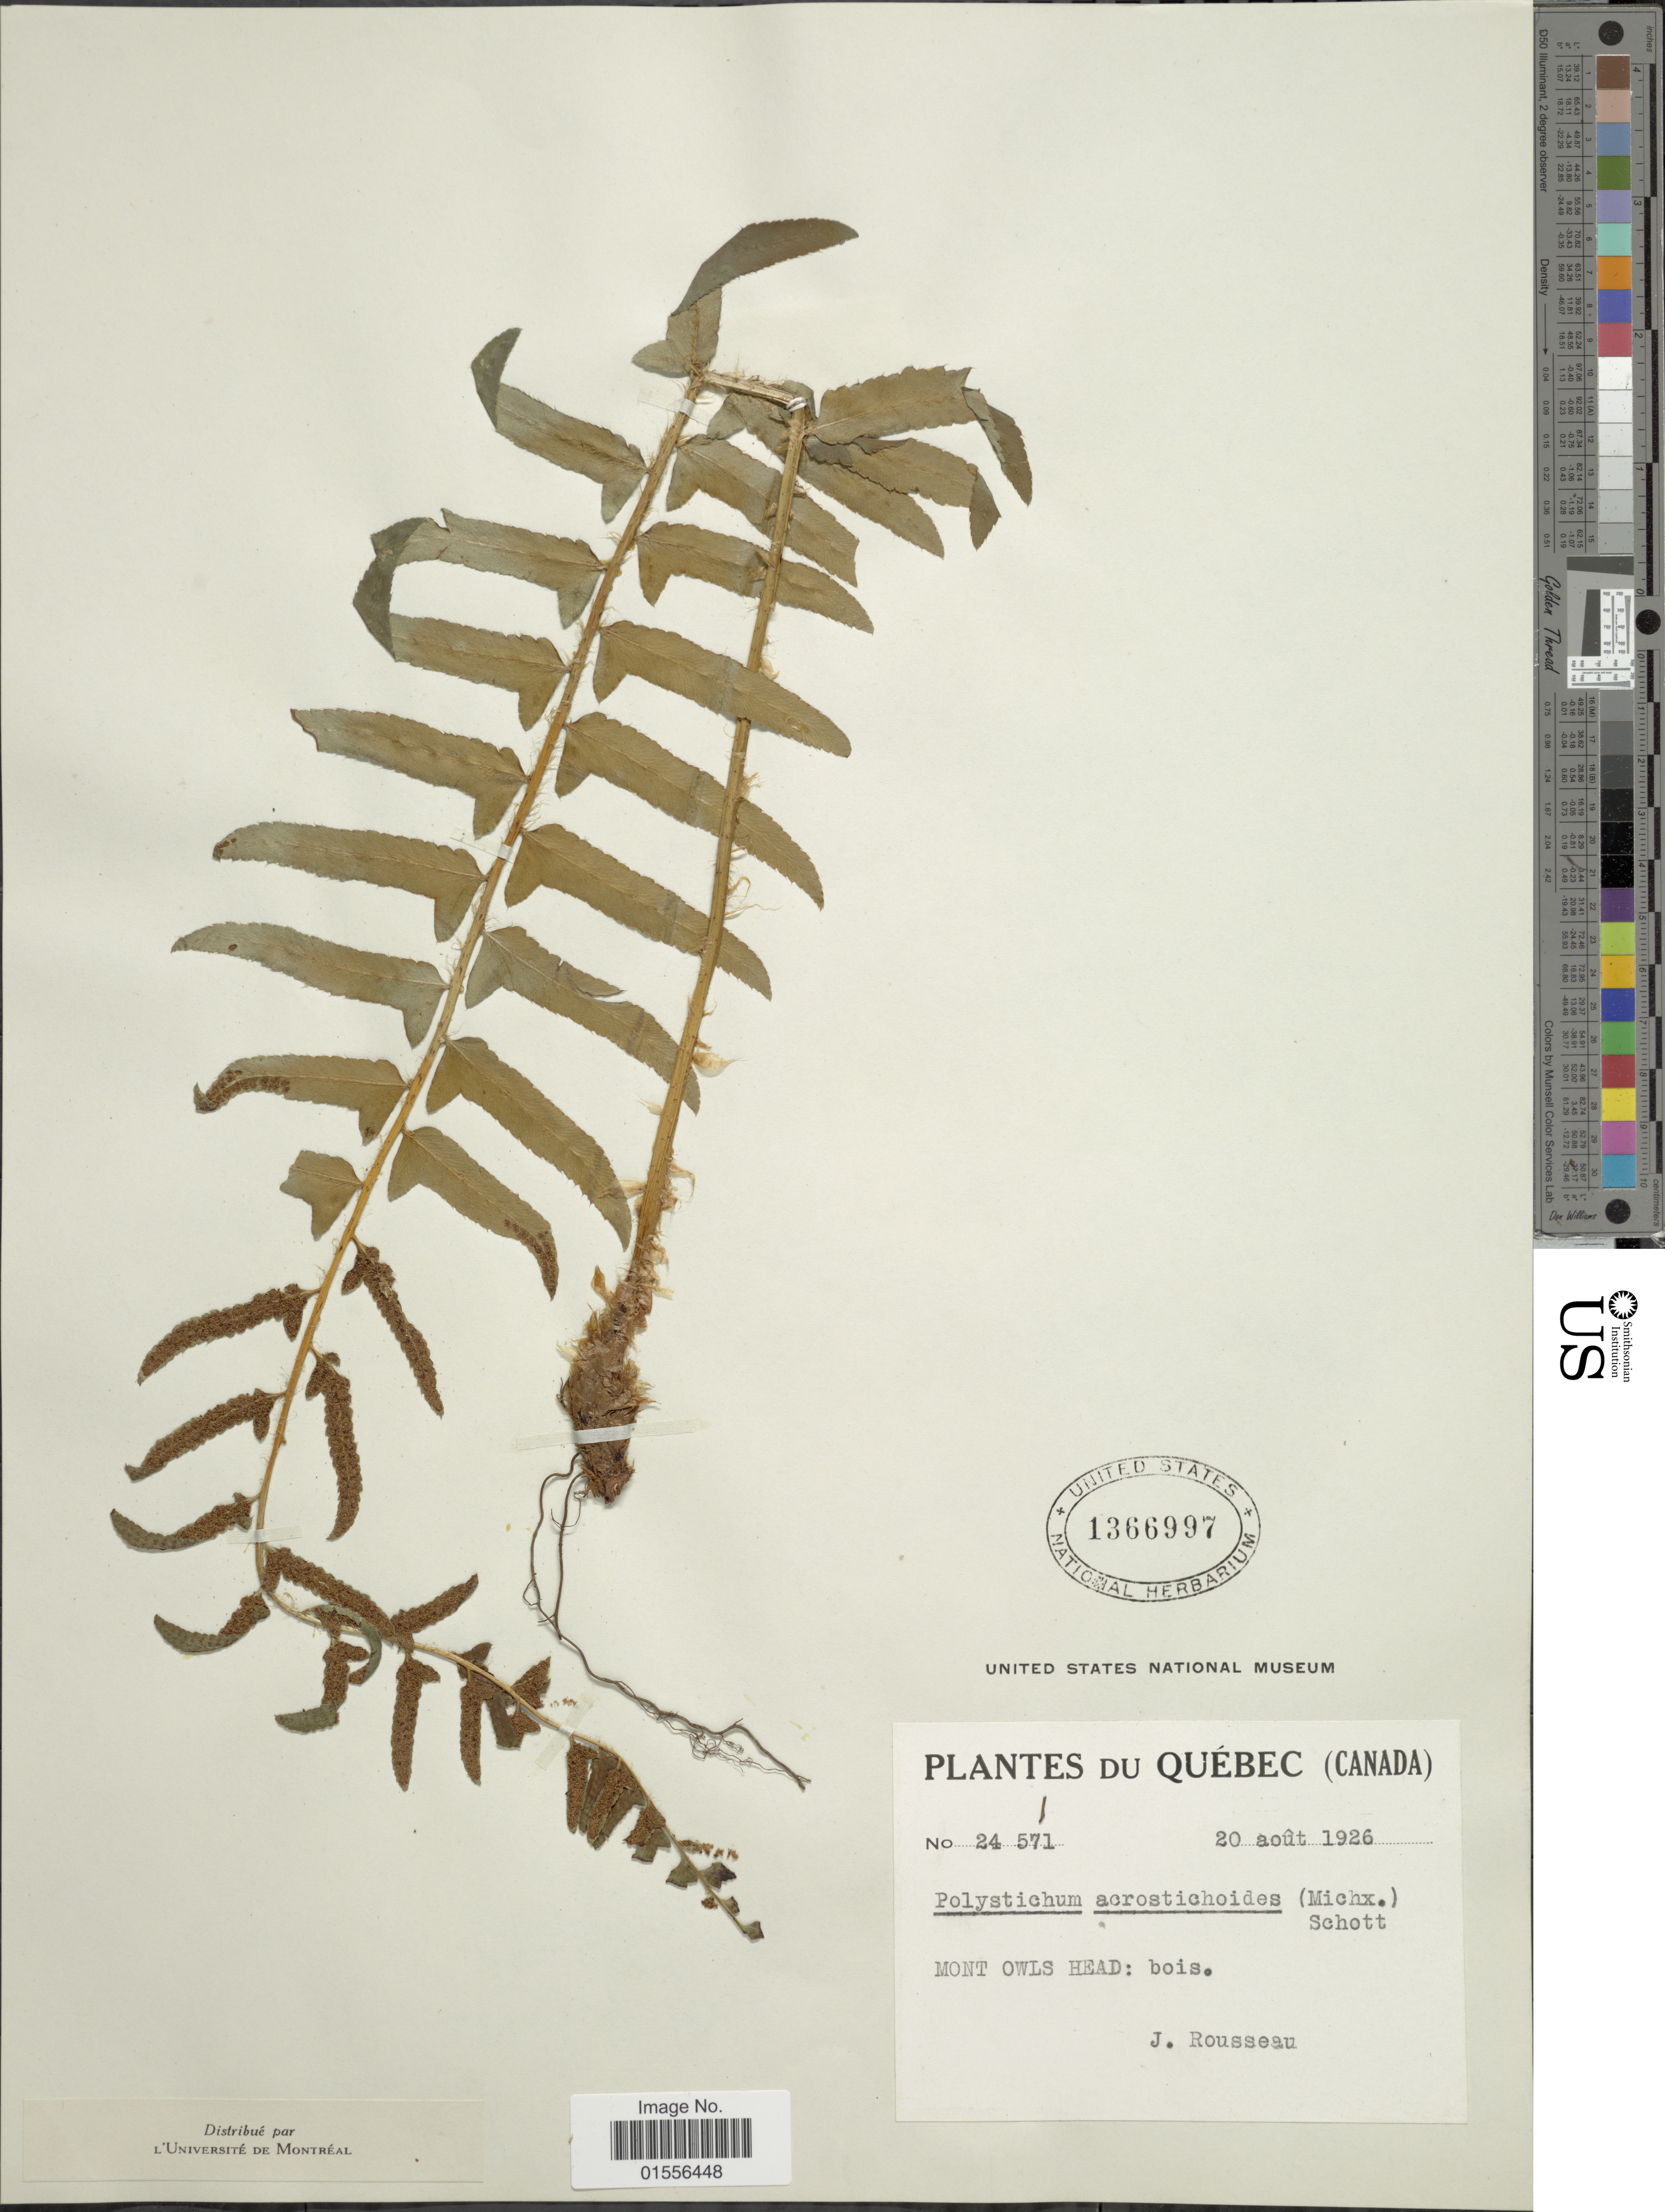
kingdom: Plantae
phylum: Tracheophyta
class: Polypodiopsida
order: Polypodiales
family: Dryopteridaceae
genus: Polystichum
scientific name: Polystichum acrostichoides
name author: (Michx.) Schott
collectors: J. Rousseau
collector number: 24571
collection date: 1926-08-20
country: Canada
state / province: Quebec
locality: Mont Owls Head: bois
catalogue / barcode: US 1366997